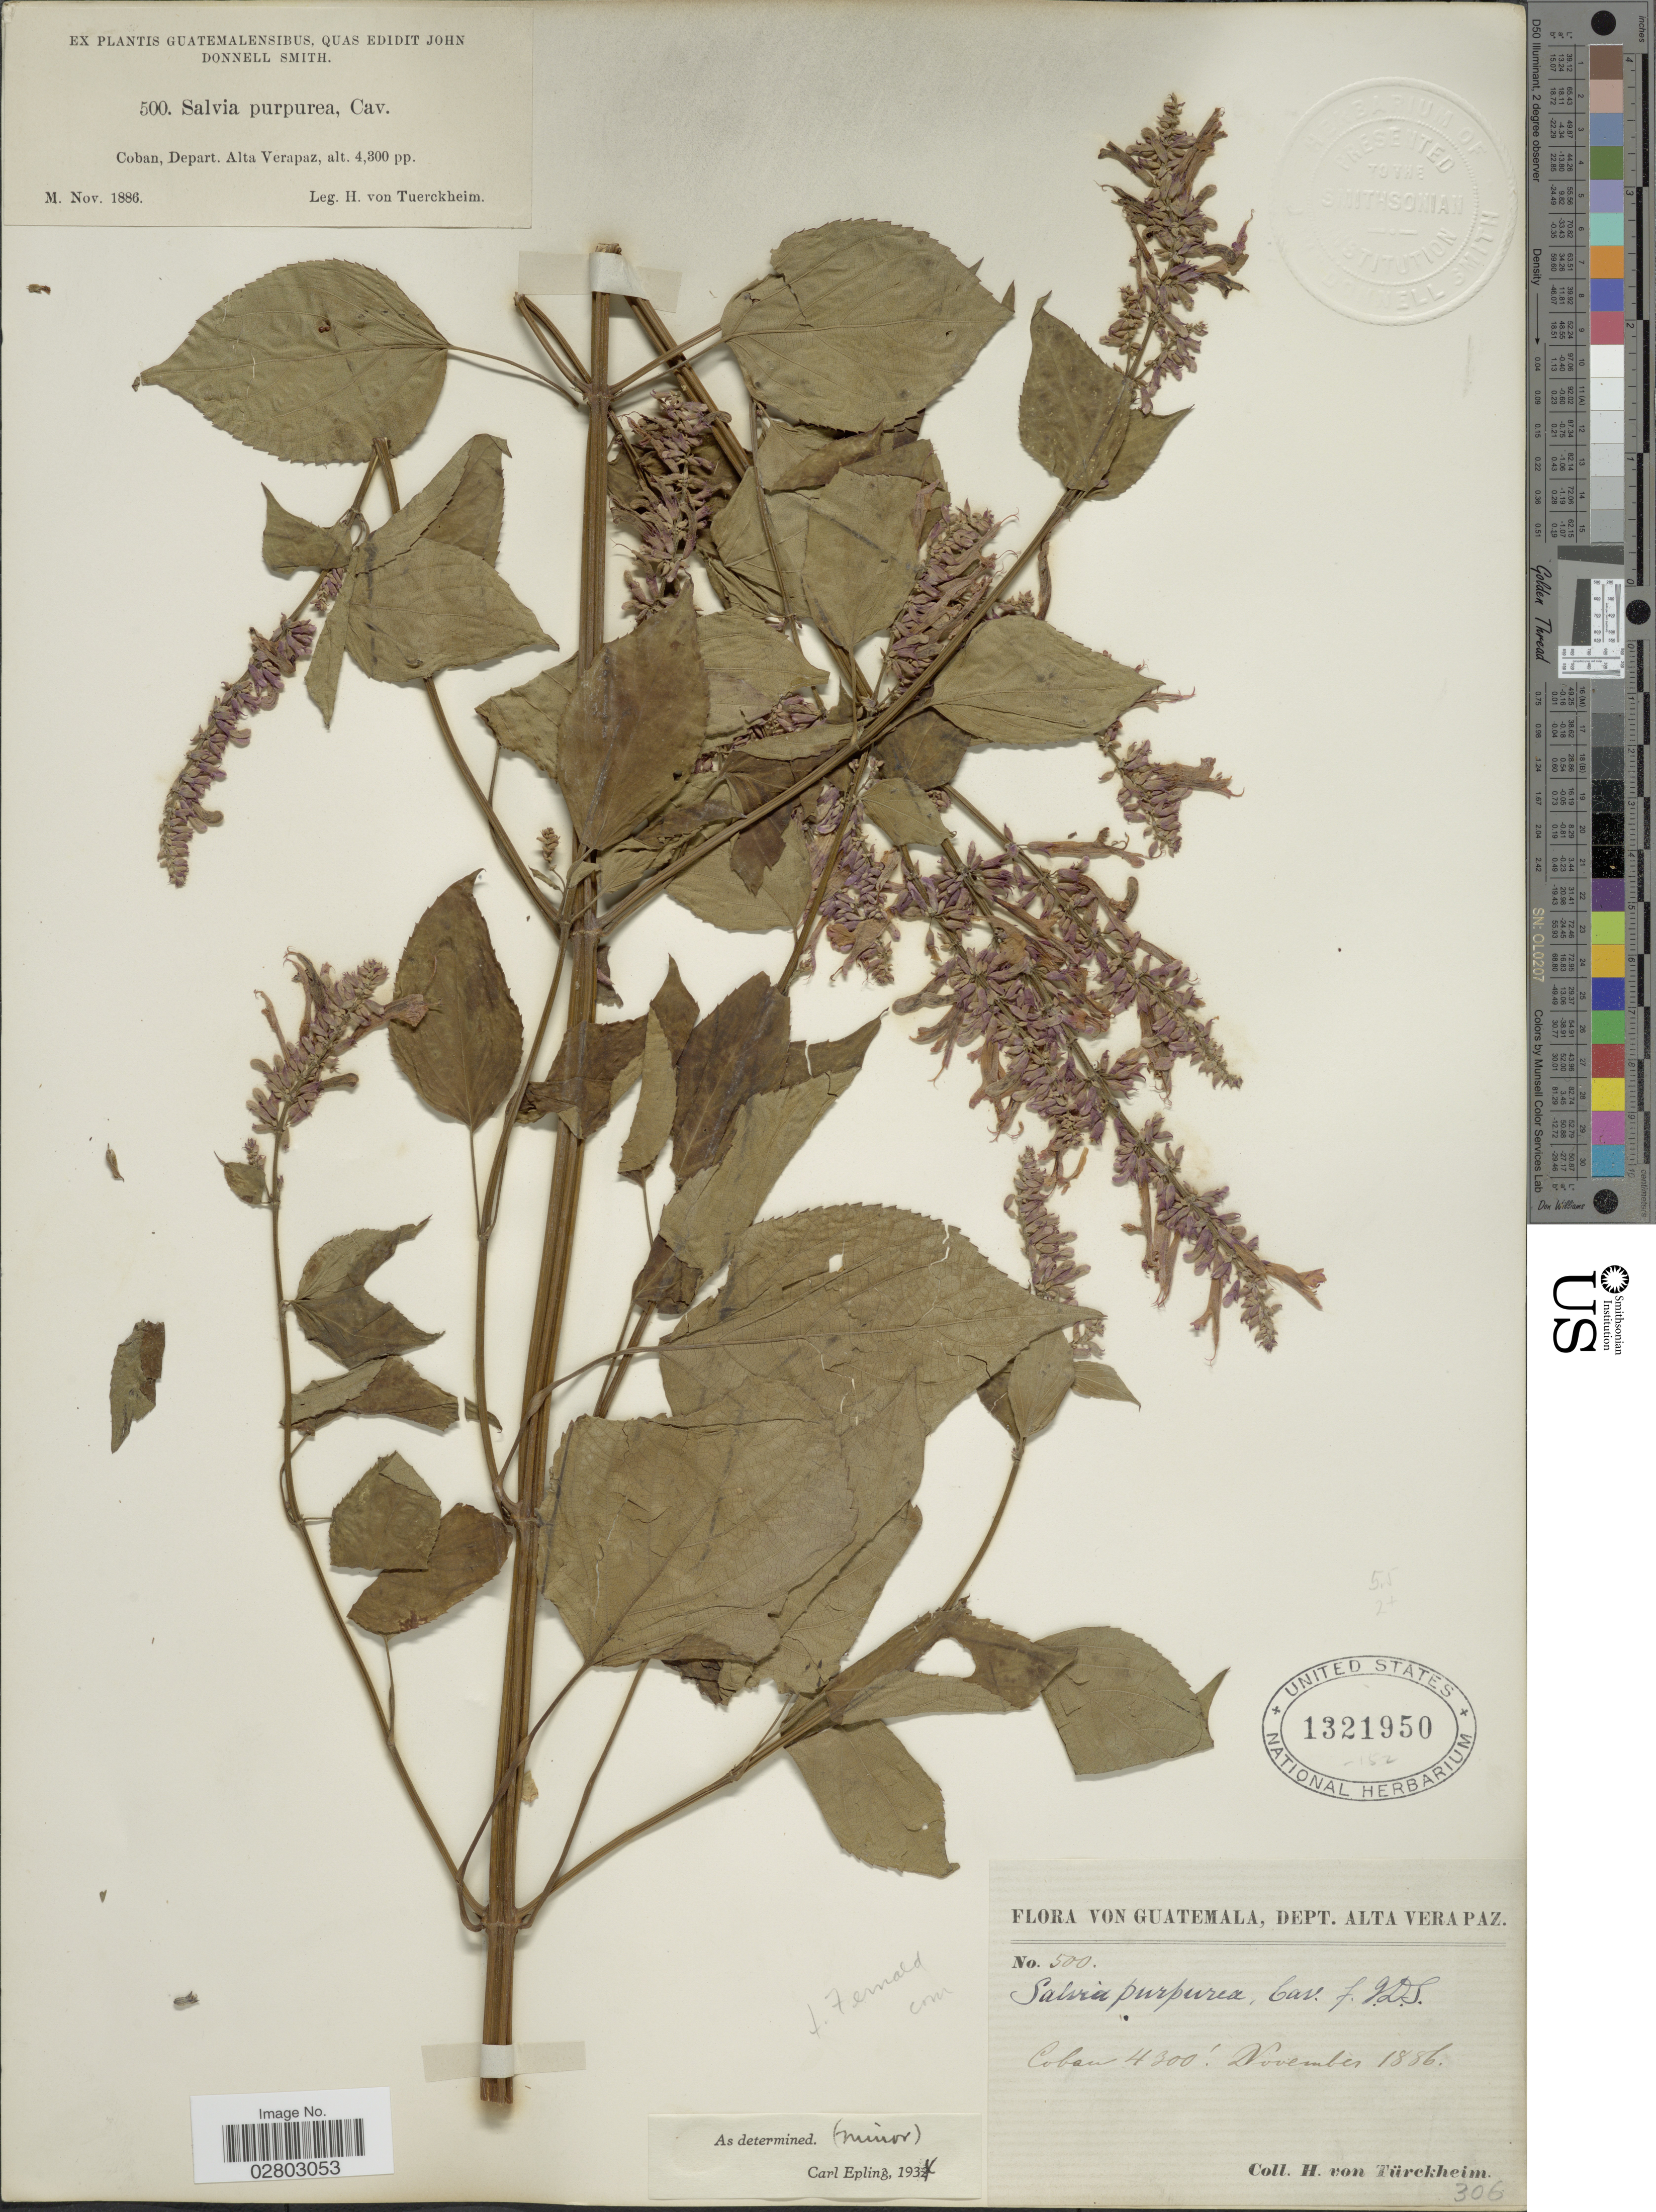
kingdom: Plantae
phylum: Tracheophyta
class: Magnoliopsida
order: Lamiales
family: Lamiaceae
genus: Salvia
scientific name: Salvia purpurea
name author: Cav.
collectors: H. von Türckheim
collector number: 500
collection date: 1886-11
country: Guatemala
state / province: Alta Verapaz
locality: Dept. Alta Verapaz, Coban.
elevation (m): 1311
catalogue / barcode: US 1321950